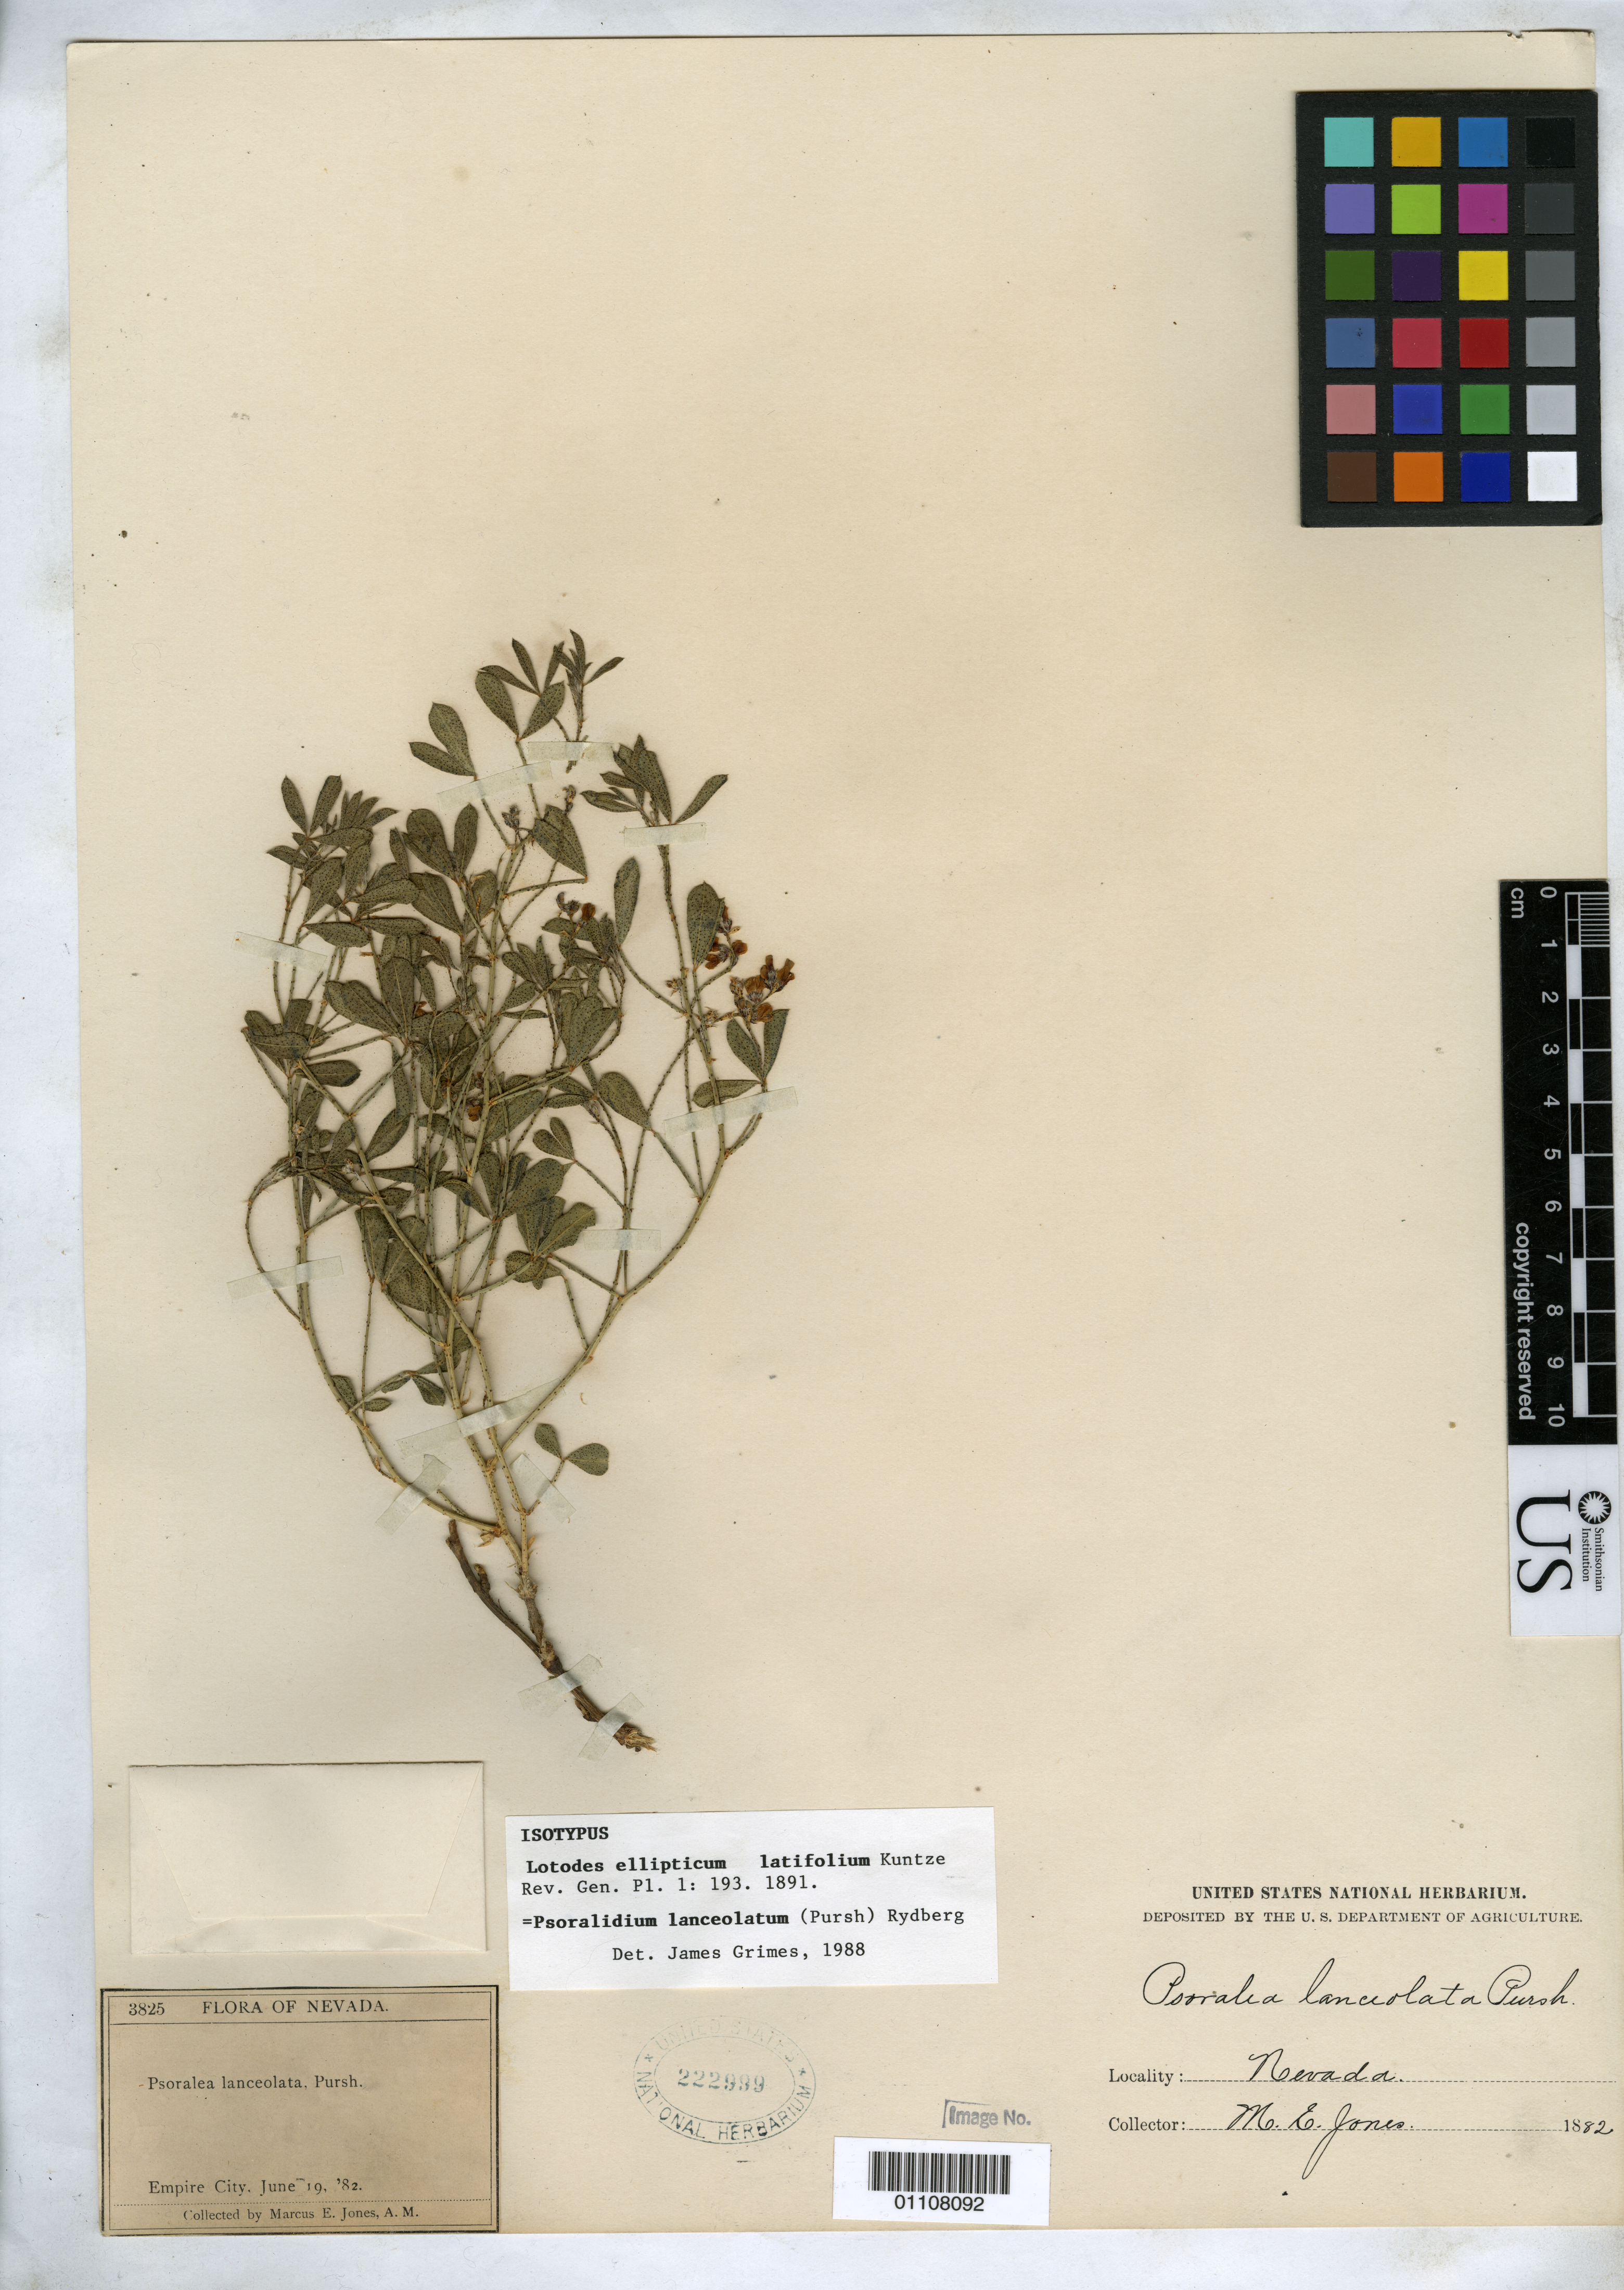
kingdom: Plantae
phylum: Tracheophyta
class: Magnoliopsida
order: Fabales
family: Fabaceae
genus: Lotodes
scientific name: Lotodes ellipticum var. latifolium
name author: Kuntze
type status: Isotype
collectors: M. E. Jones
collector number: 3825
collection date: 1882-06-19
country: United States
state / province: Nevada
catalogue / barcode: US 222999